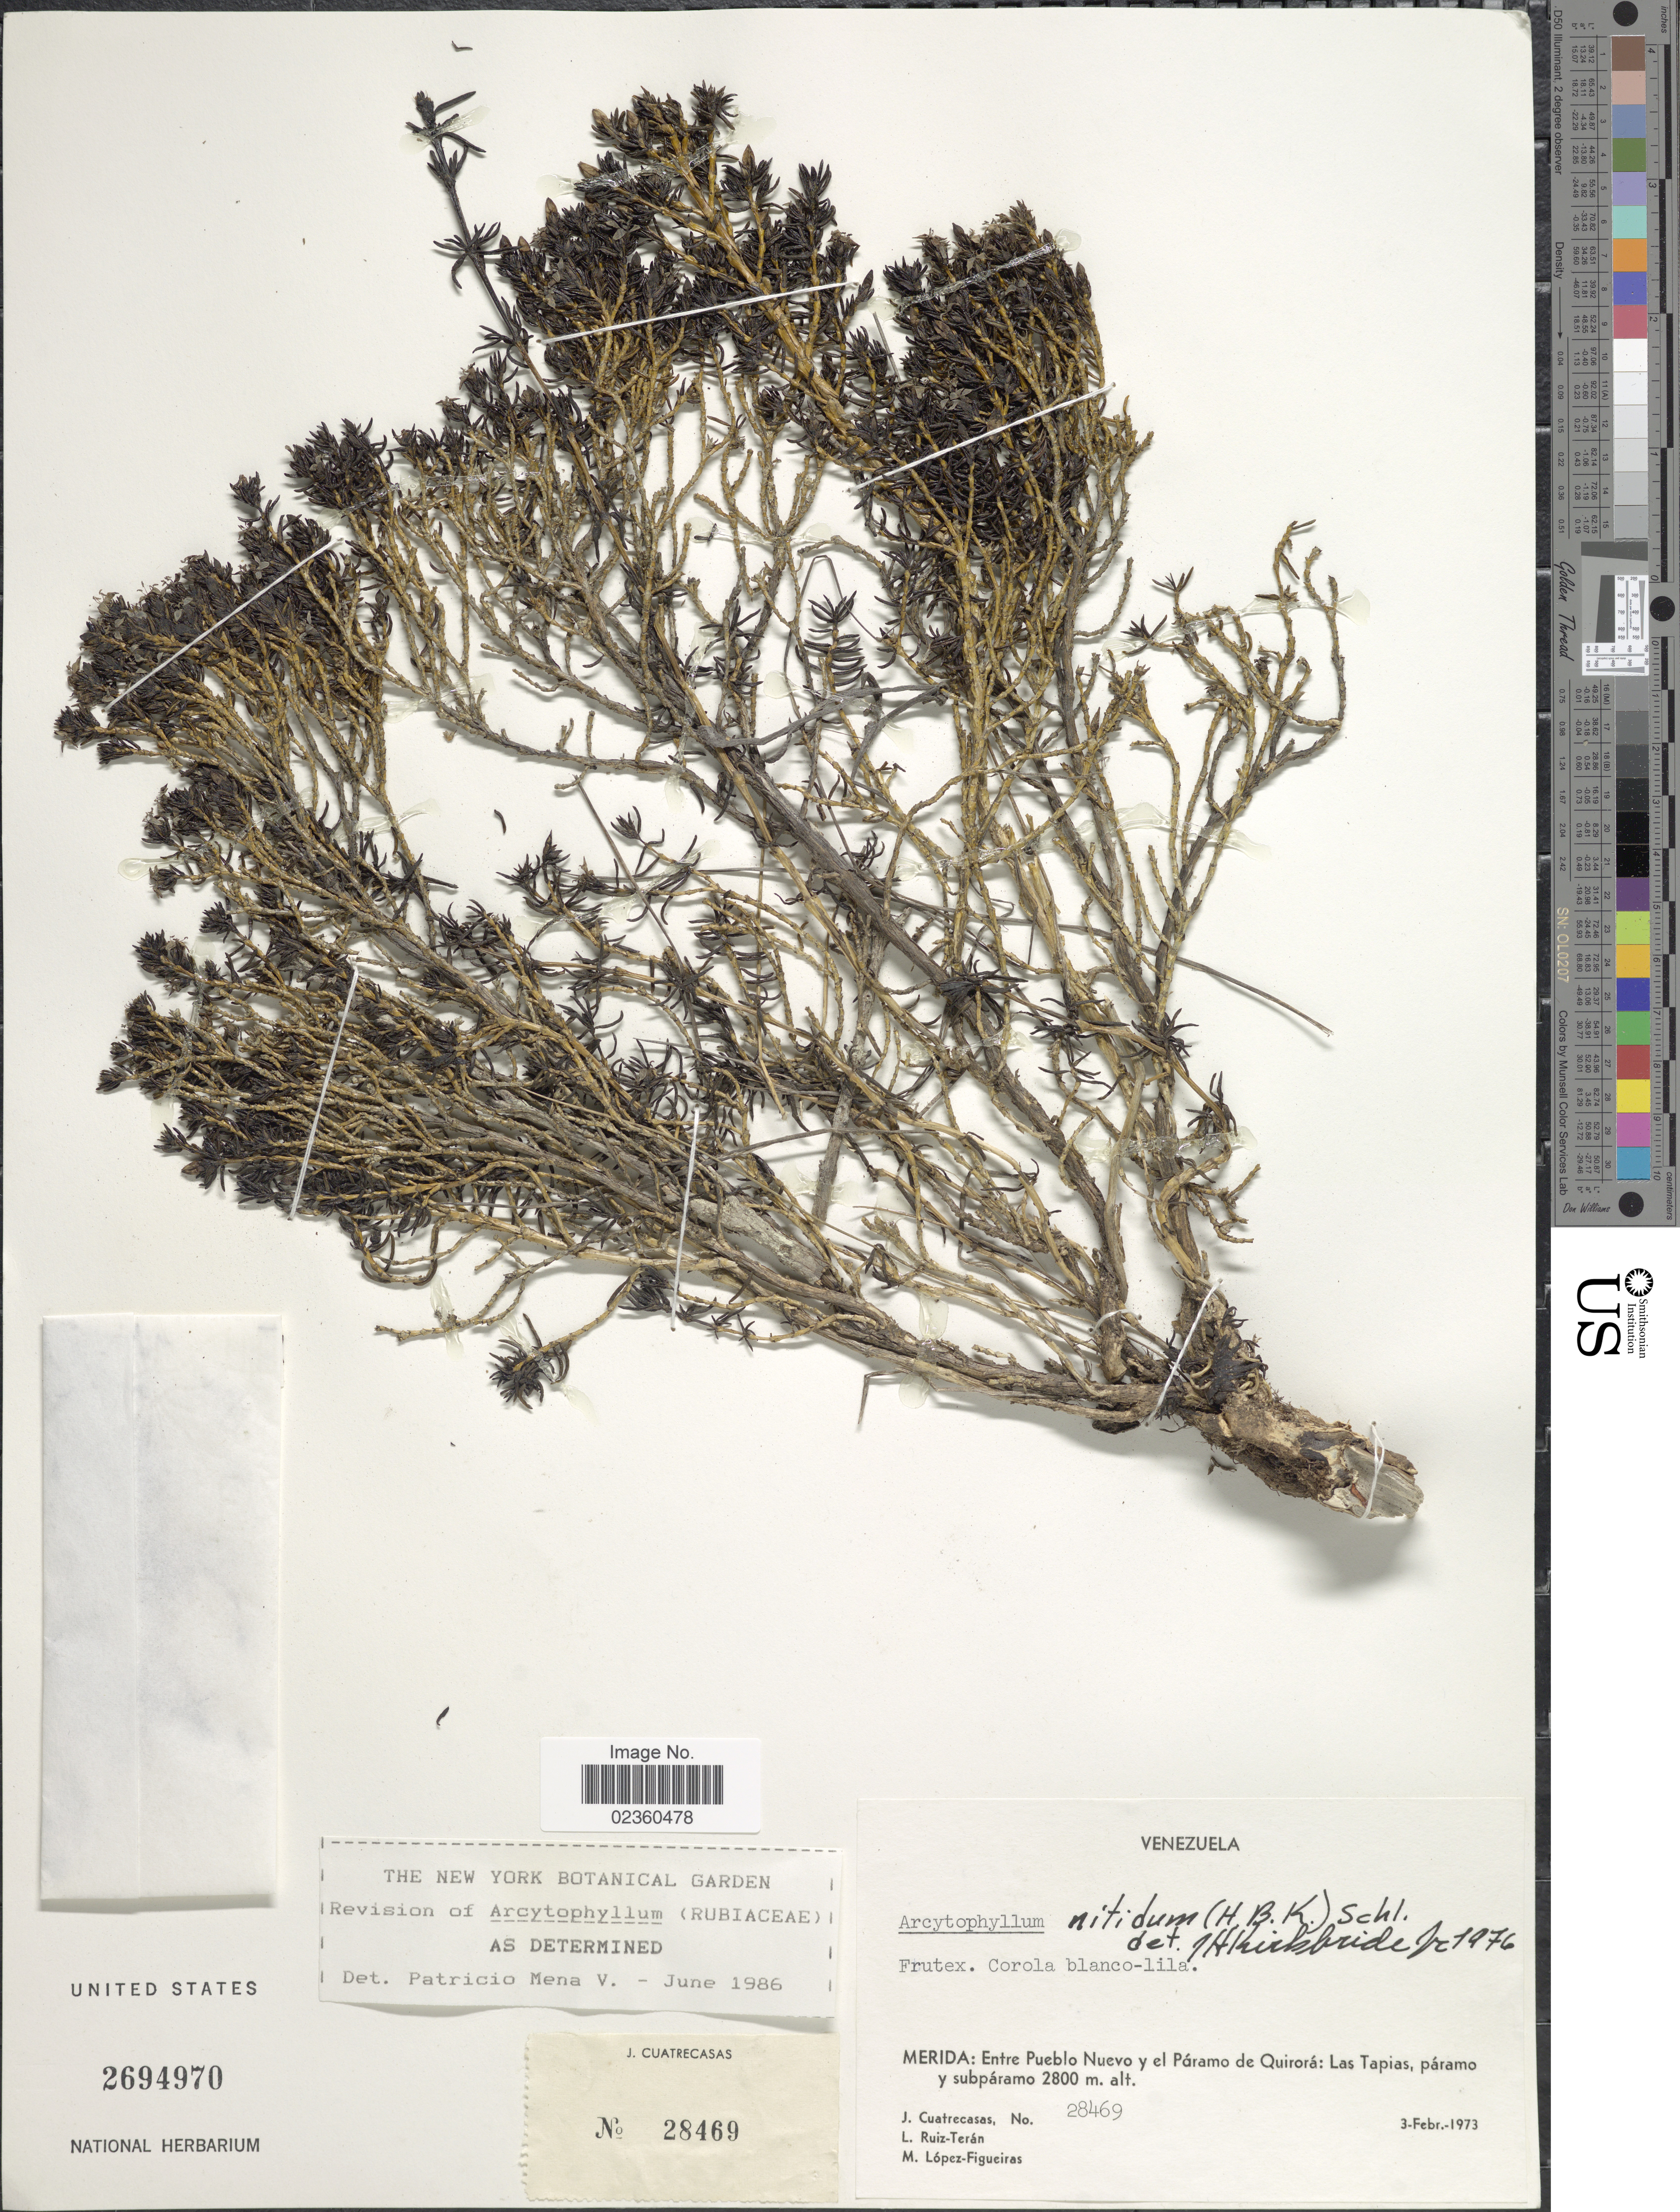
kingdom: Plantae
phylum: Tracheophyta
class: Magnoliopsida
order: Gentianales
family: Rubiaceae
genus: Arcytophyllum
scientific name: Arcytophyllum nitidum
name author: (Kunth) Schltdl.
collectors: J. Cuatrecasas, L. E. Ruíz-Terán & M. López Figueiras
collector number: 28469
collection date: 1973-02-03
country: Venezuela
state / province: Mérida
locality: Entre Pueblo Nuevo y el Páramo de Quirorá: las Tapias, páramo y subpáramo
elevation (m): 2800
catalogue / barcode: US 2694970